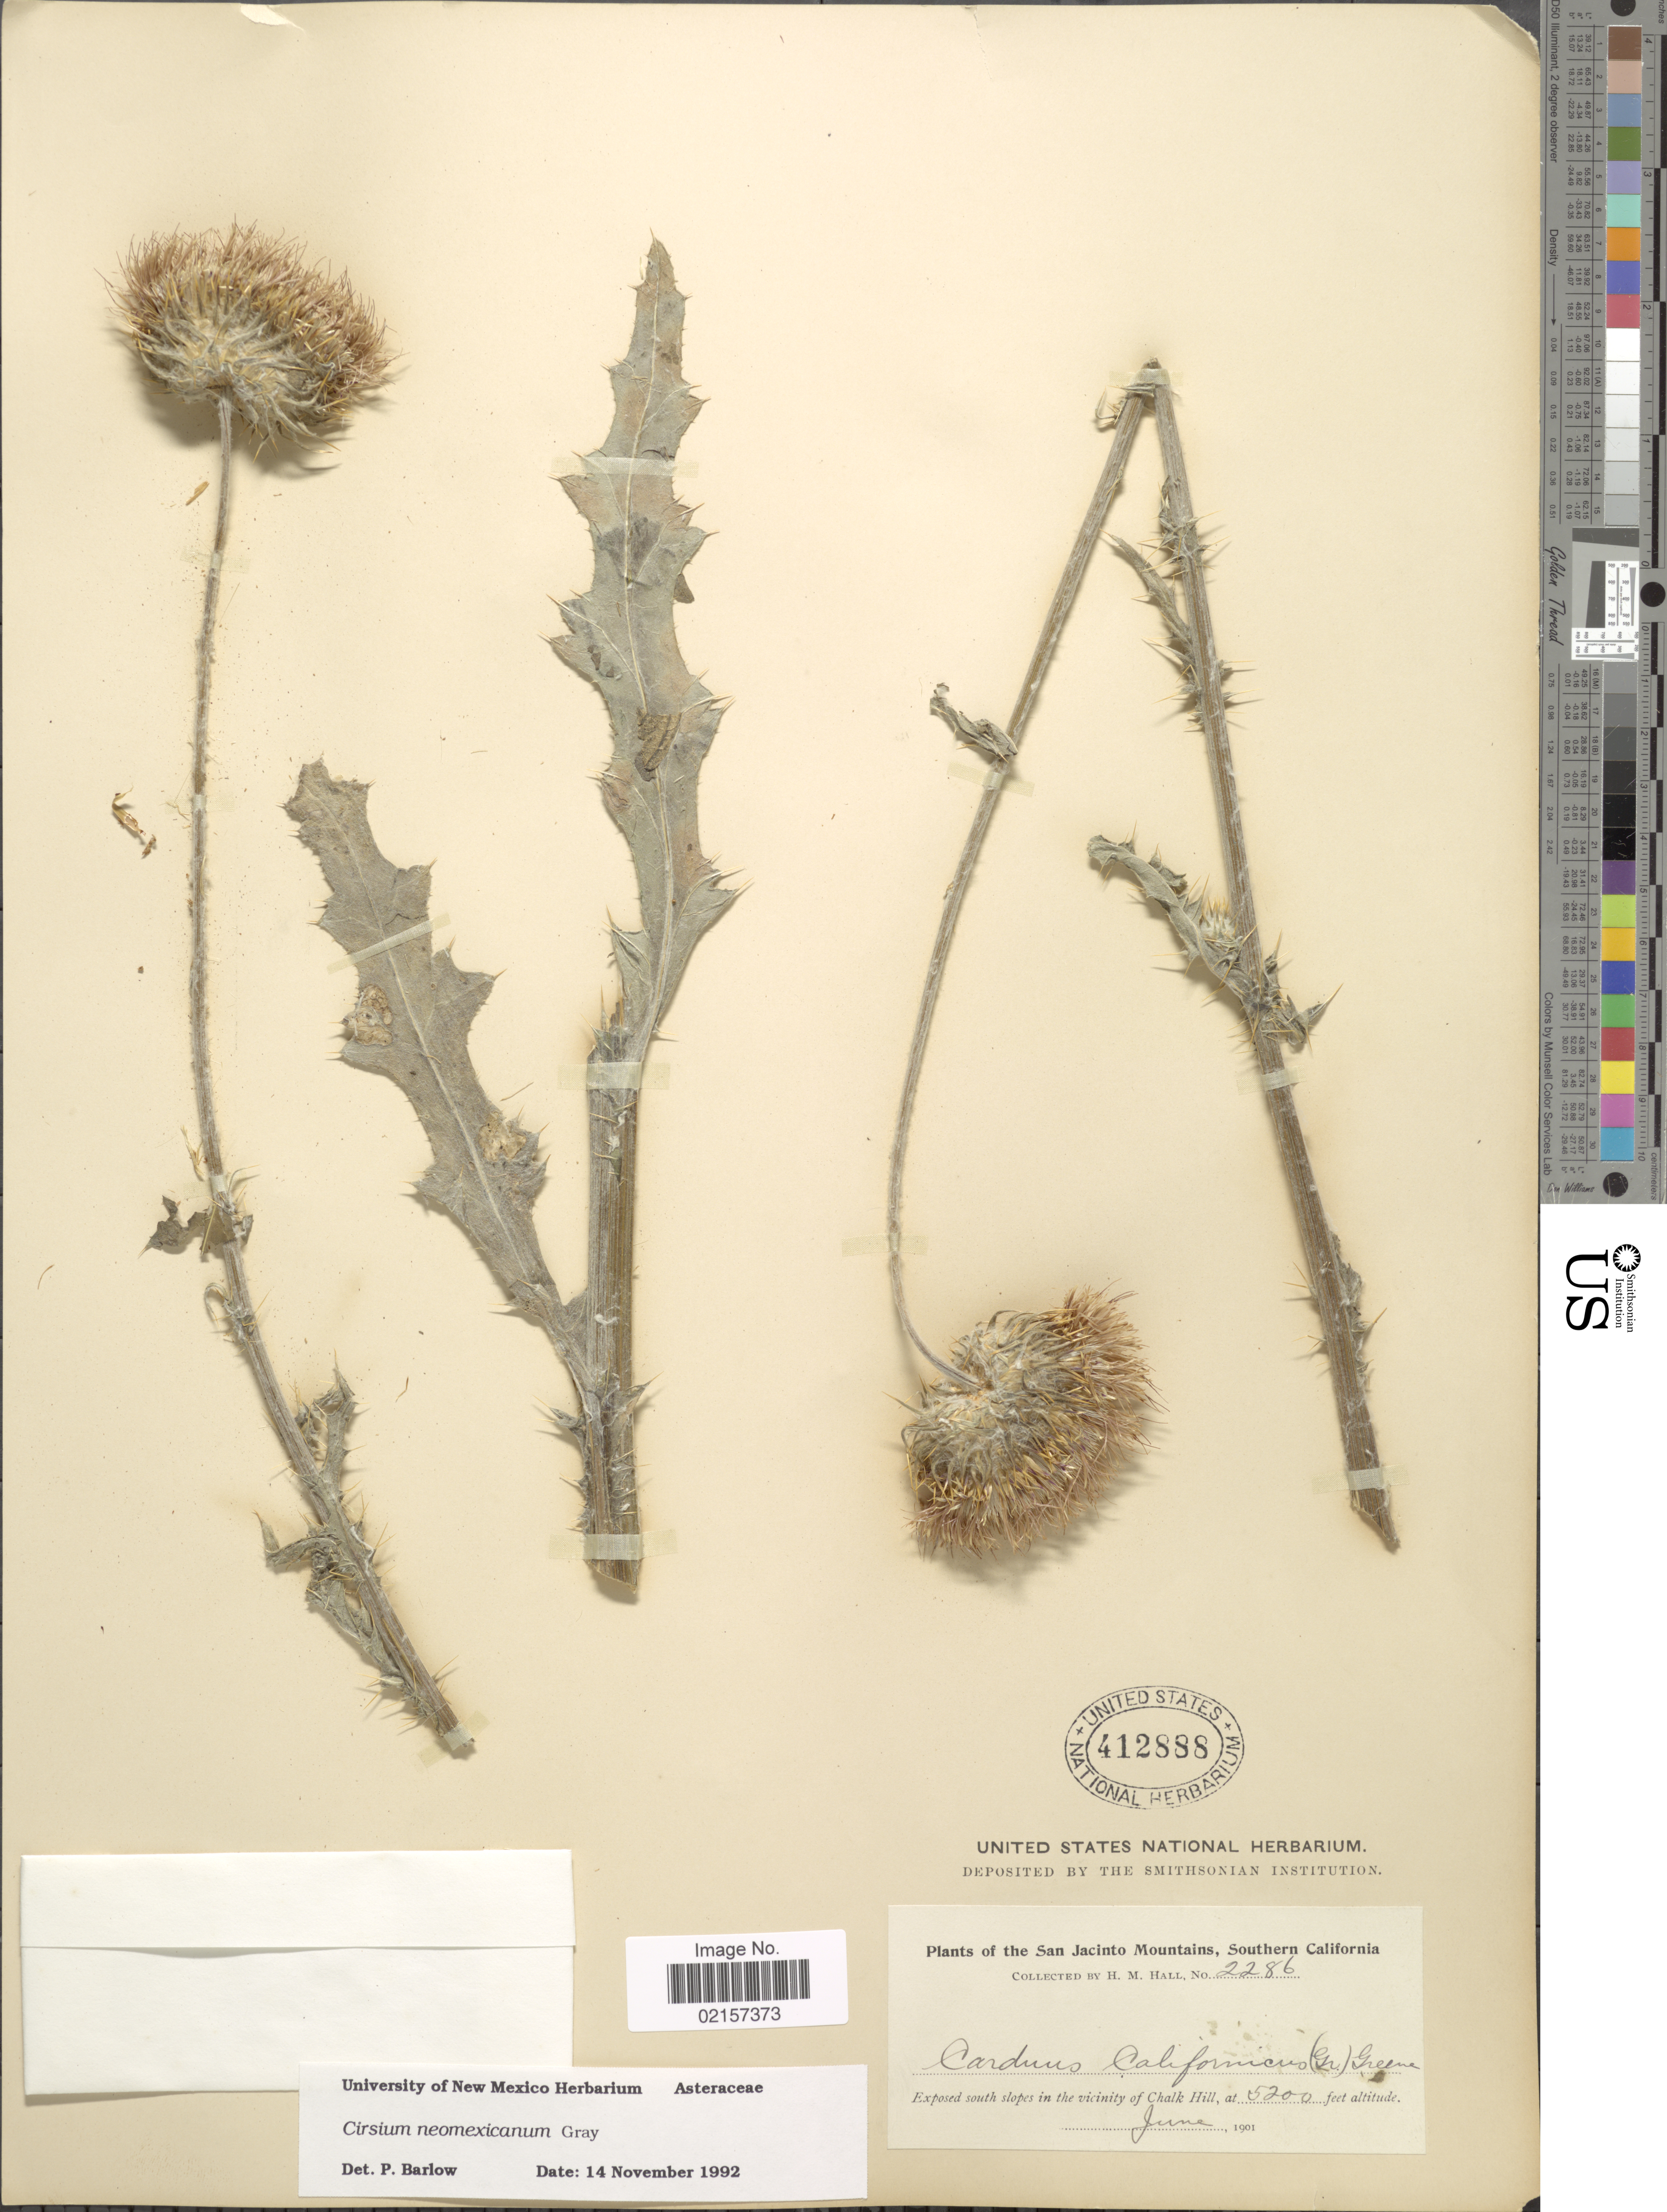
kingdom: Plantae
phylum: Tracheophyta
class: Magnoliopsida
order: Asterales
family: Asteraceae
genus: Cirsium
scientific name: Cirsium neomexicanum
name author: A. Gray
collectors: H. M. Hall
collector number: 2286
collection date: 1901-06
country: United States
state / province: California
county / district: Riverside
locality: San Jacinto Mountains, Southern California, exposed south slopes in the vicinity of Chalk Hill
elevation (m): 1585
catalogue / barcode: US 412888